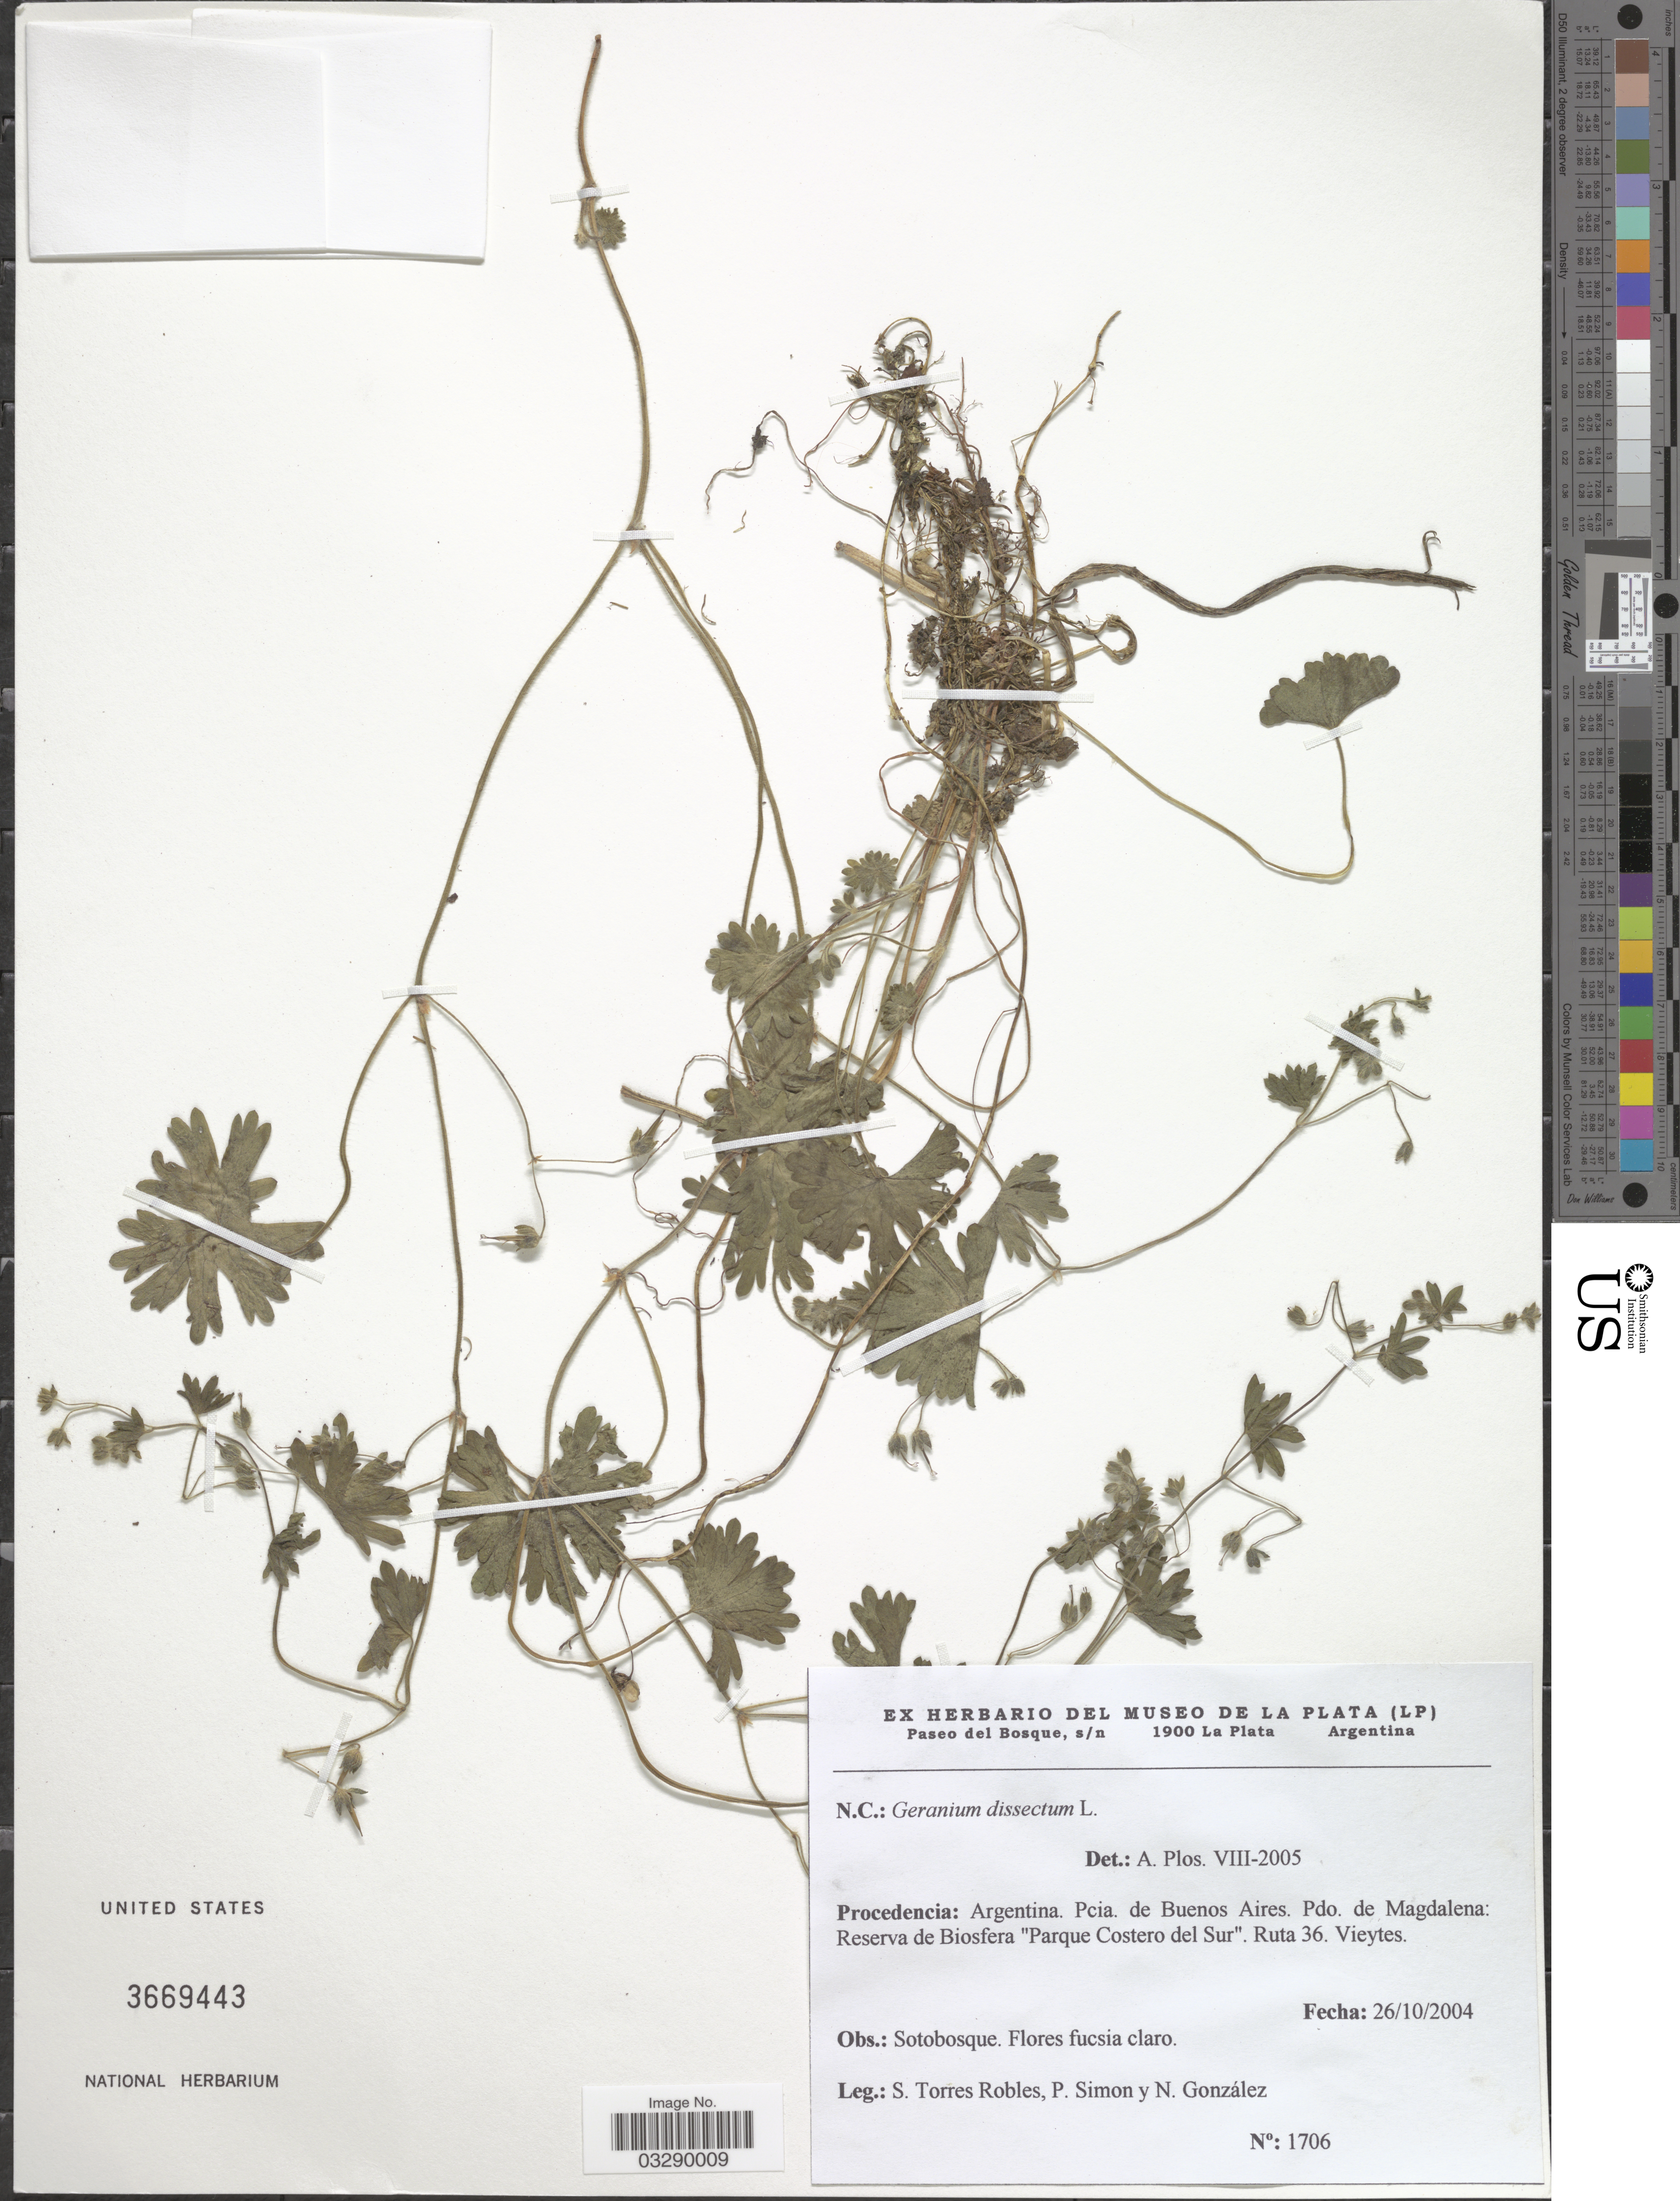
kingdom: Plantae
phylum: Tracheophyta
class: Magnoliopsida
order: Geraniales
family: Geraniaceae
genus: Geranium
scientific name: Geranium dissectum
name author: L.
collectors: S. Torres Robles, P. Simon & N. Gonzalez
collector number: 1706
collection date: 2004-10-26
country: Argentina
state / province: Buenos Aires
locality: Pcia. de Buenos Aires. Pdo. de Magdalena: Reserva de Biosfera "Parque Costero de Sur". Ruta 36. Vieytes.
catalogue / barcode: US 3669443